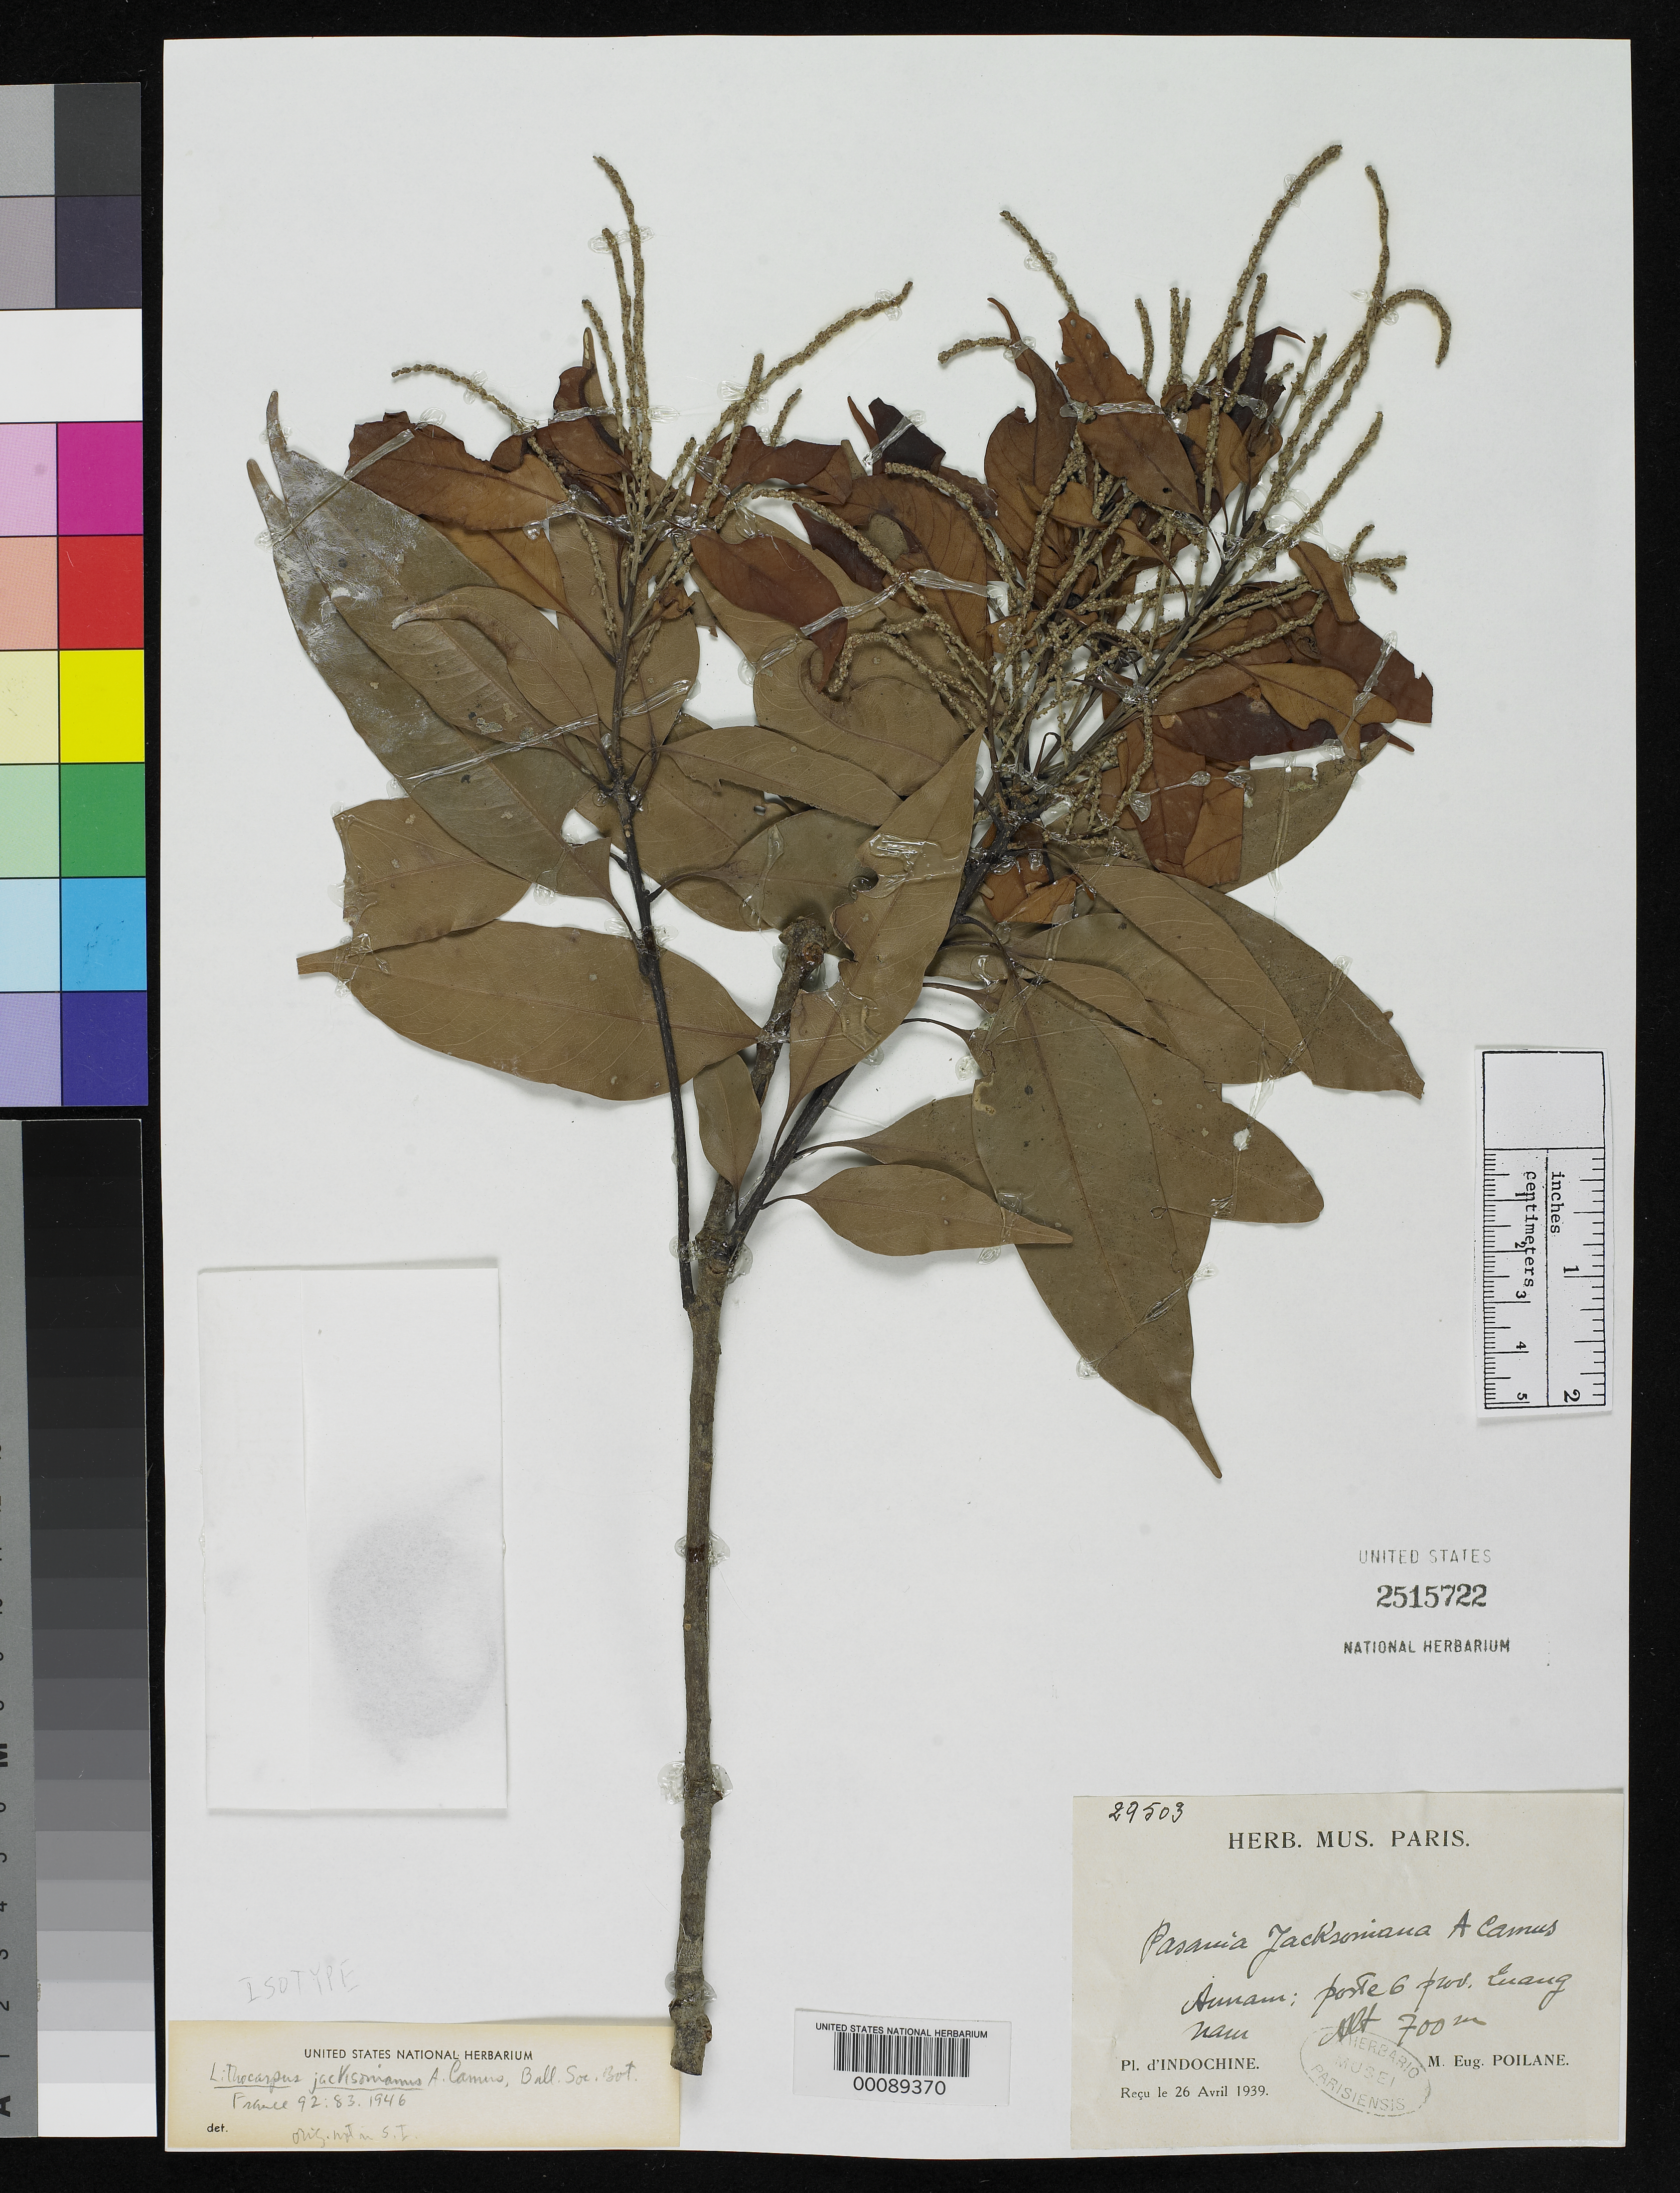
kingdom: Plantae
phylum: Tracheophyta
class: Magnoliopsida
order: Fagales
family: Fagaceae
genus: Lithocarpus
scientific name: Lithocarpus jacksonianus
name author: A. Camus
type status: Isotype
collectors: E. Poilane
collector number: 29503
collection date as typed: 26 Apr 1939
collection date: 1939-04-26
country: Vietnam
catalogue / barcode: US 2515722